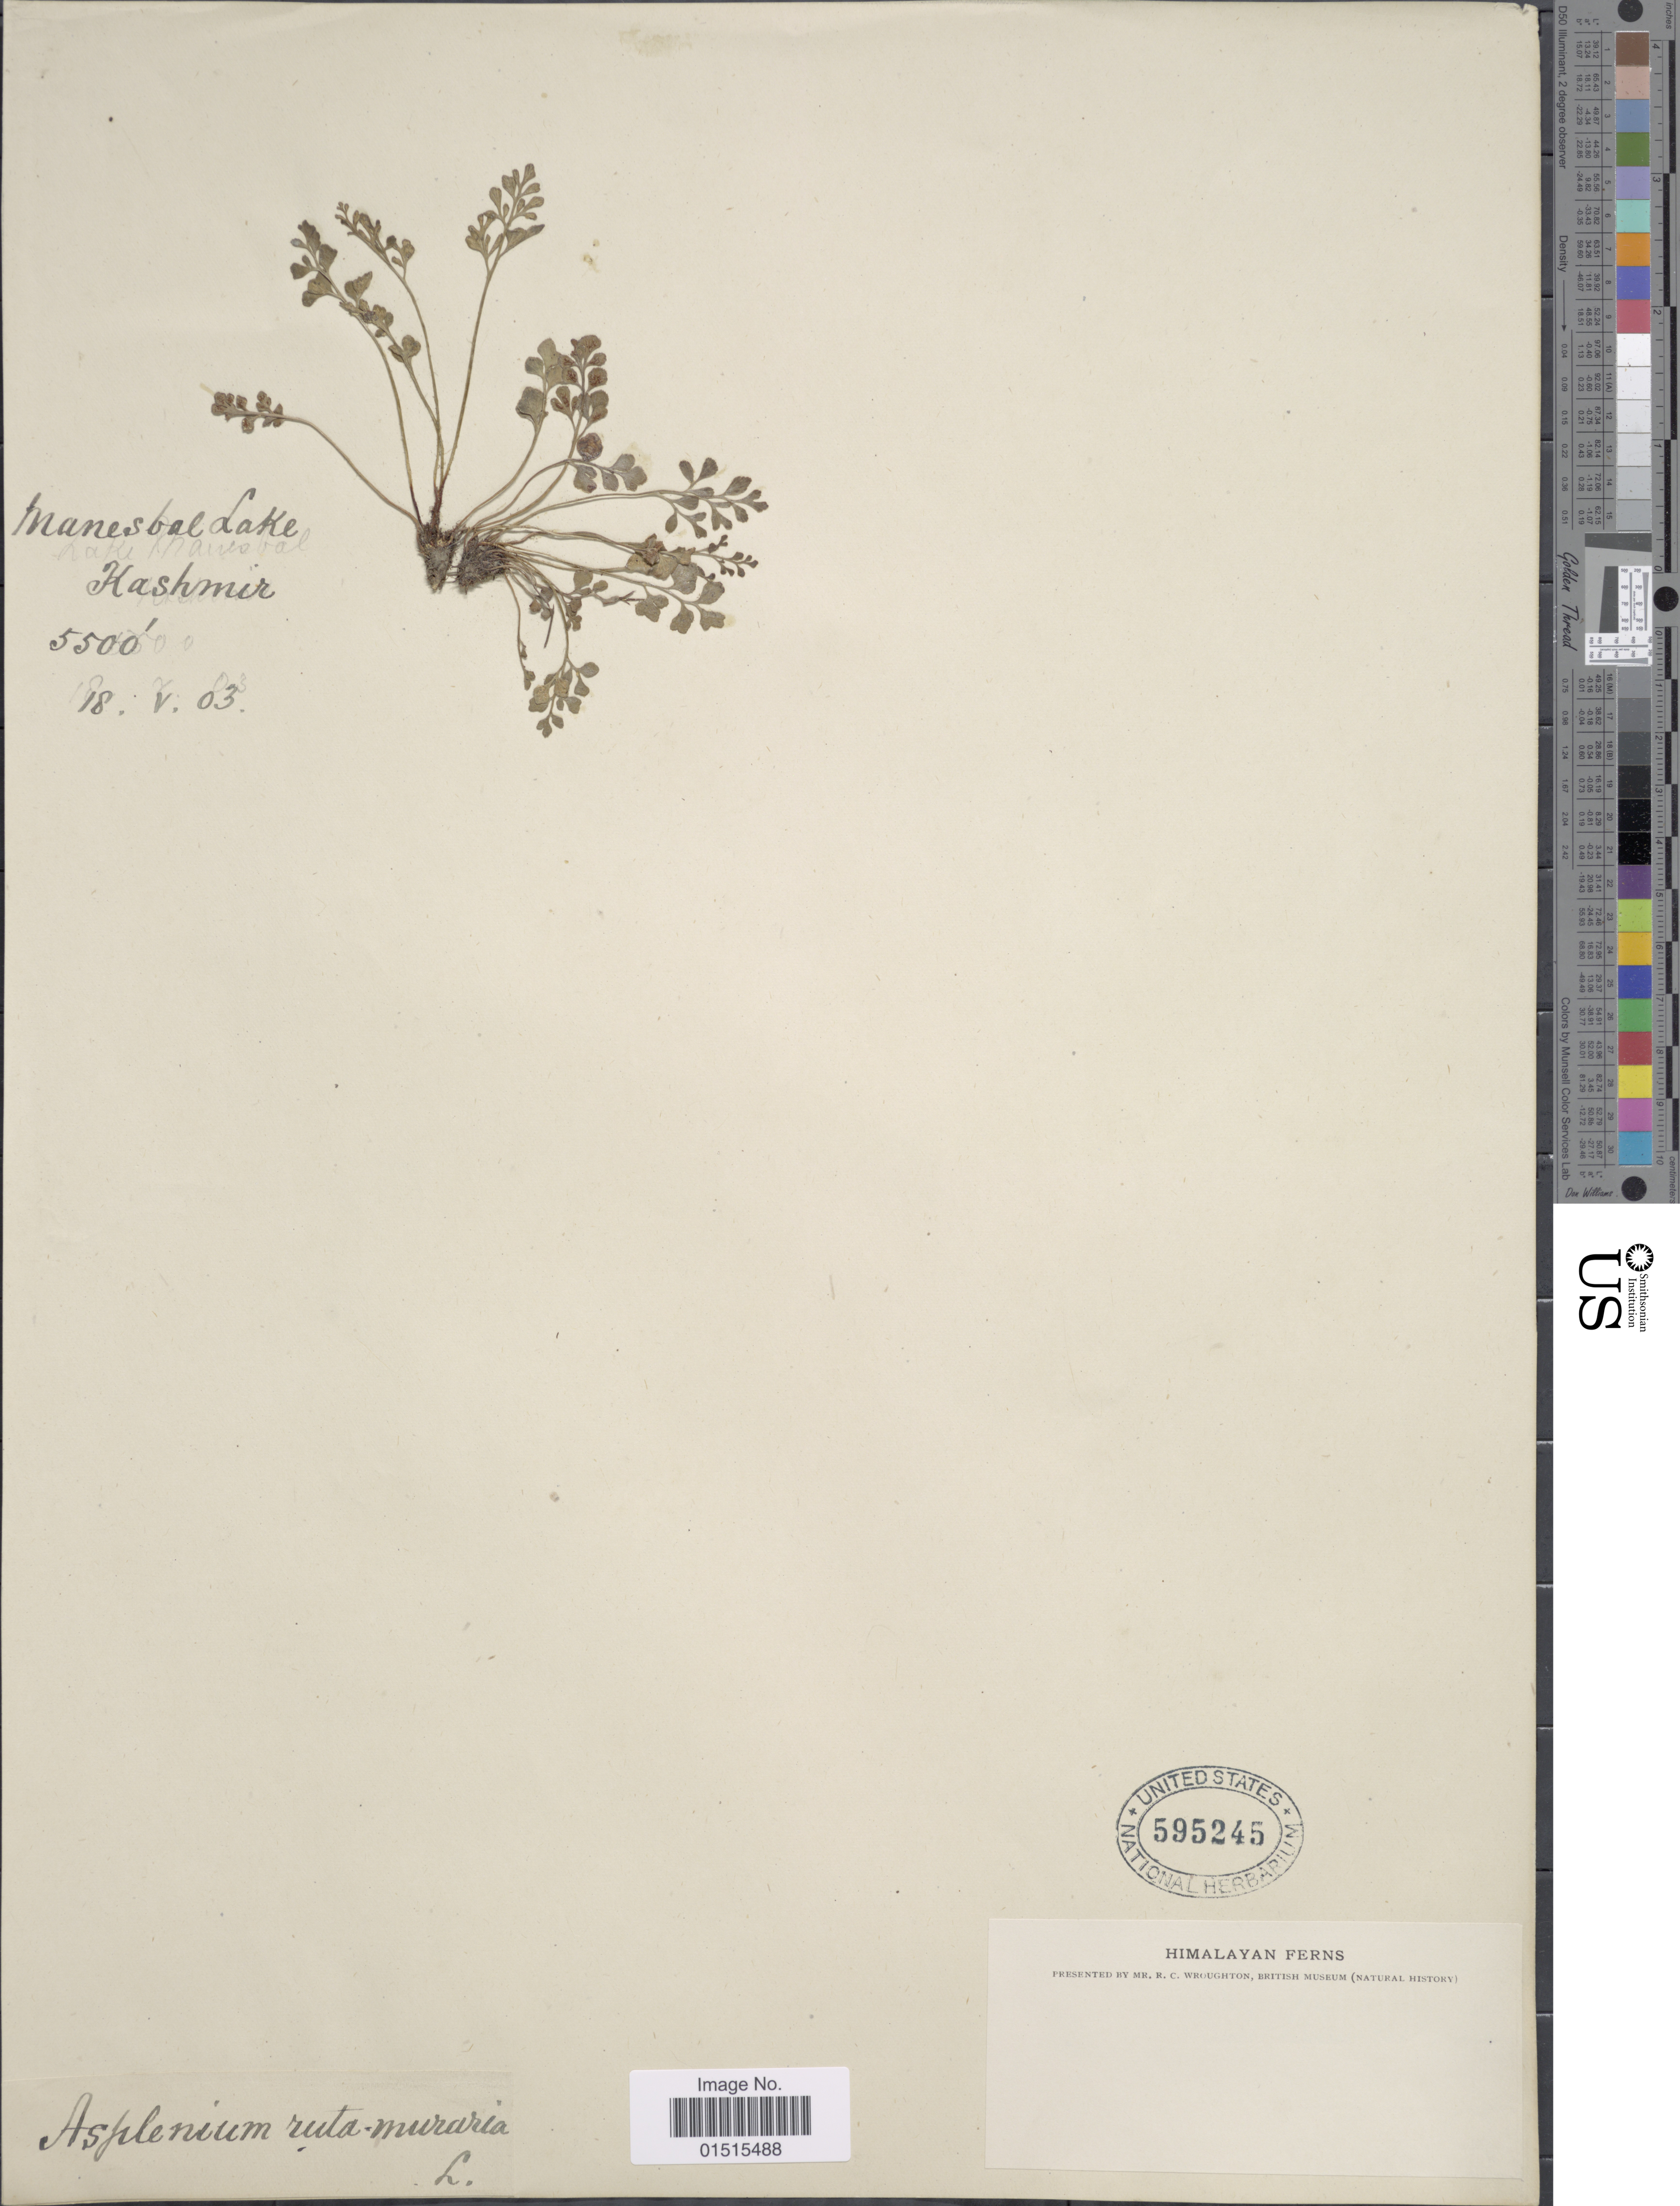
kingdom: Plantae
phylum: Tracheophyta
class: Polypodiopsida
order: Polypodiales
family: Aspleniaceae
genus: Asplenium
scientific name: Asplenium ruta-muraria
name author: L.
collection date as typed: Transcribed d/m/y: 18/5/3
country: India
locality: Kasmir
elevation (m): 1676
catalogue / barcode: US 595245